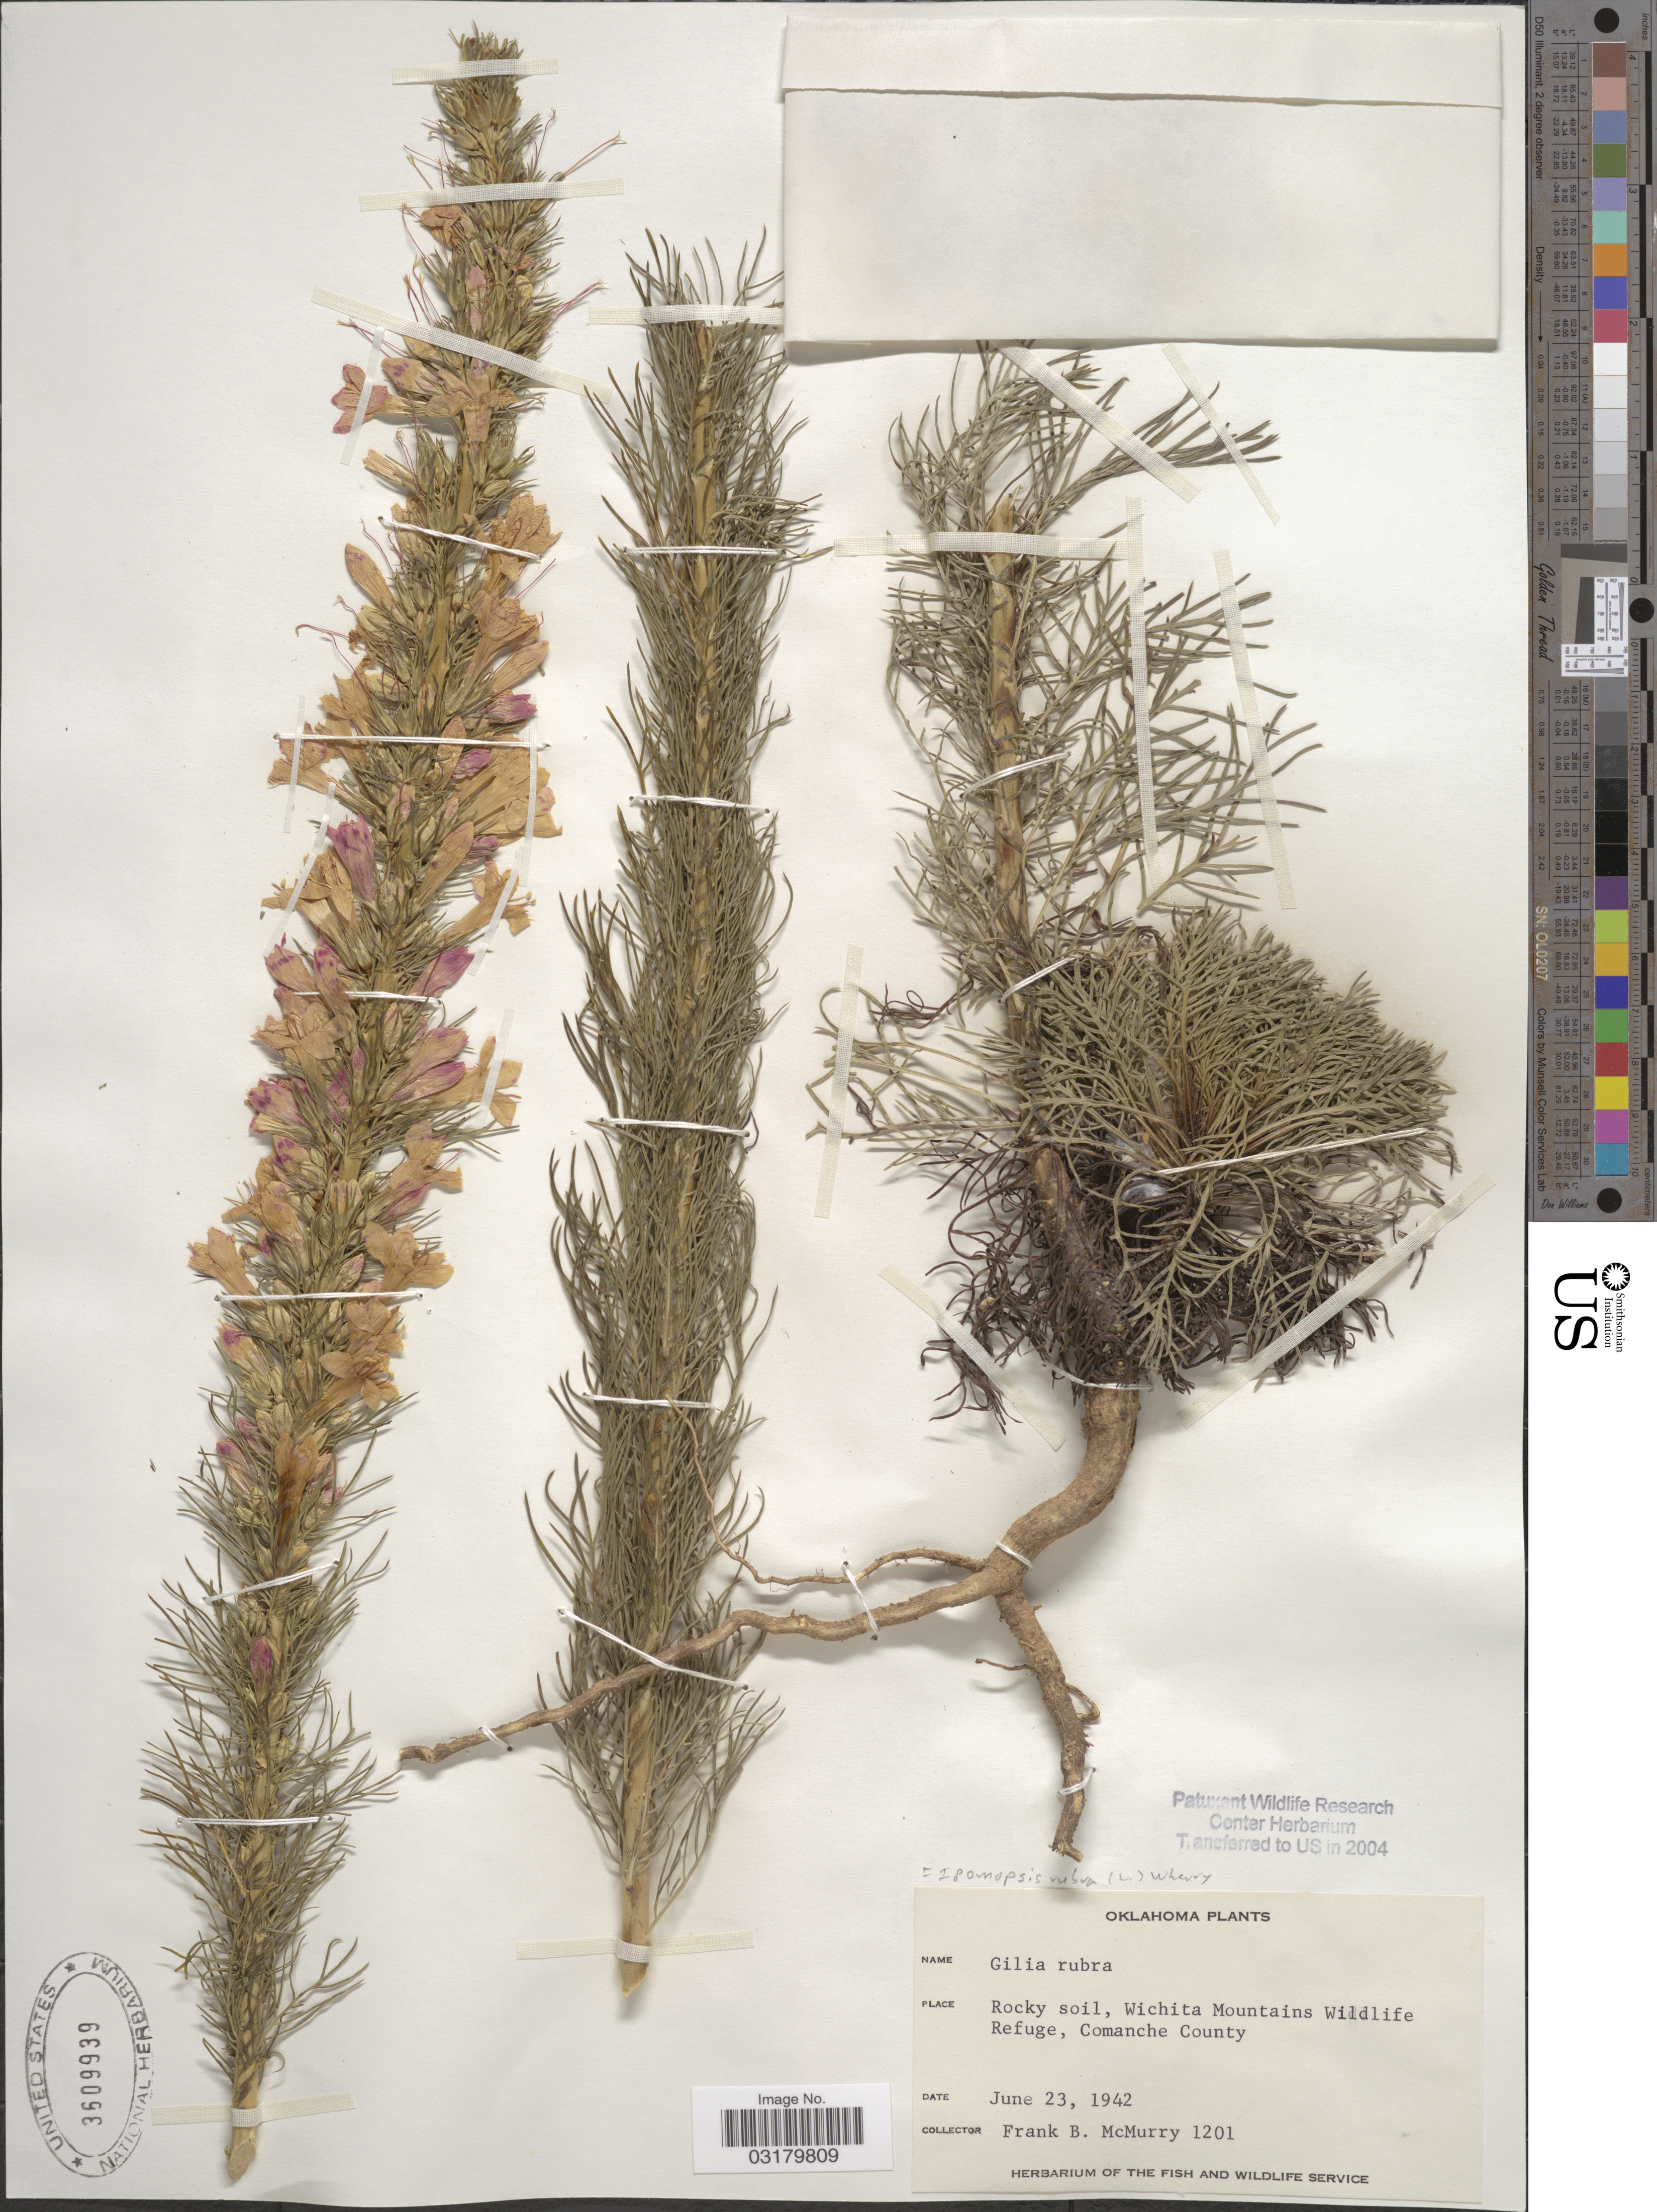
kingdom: Plantae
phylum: Tracheophyta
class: Magnoliopsida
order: Ericales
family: Polemoniaceae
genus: Ipomopsis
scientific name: Ipomopsis rubra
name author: (L.) Wherry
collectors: F. B. McMurry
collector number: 1201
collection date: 1942-06-23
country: United States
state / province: Oklahoma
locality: Rocky soil, Wichita Mountains Wildlife Refuge, Comanche County.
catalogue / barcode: US 3609939